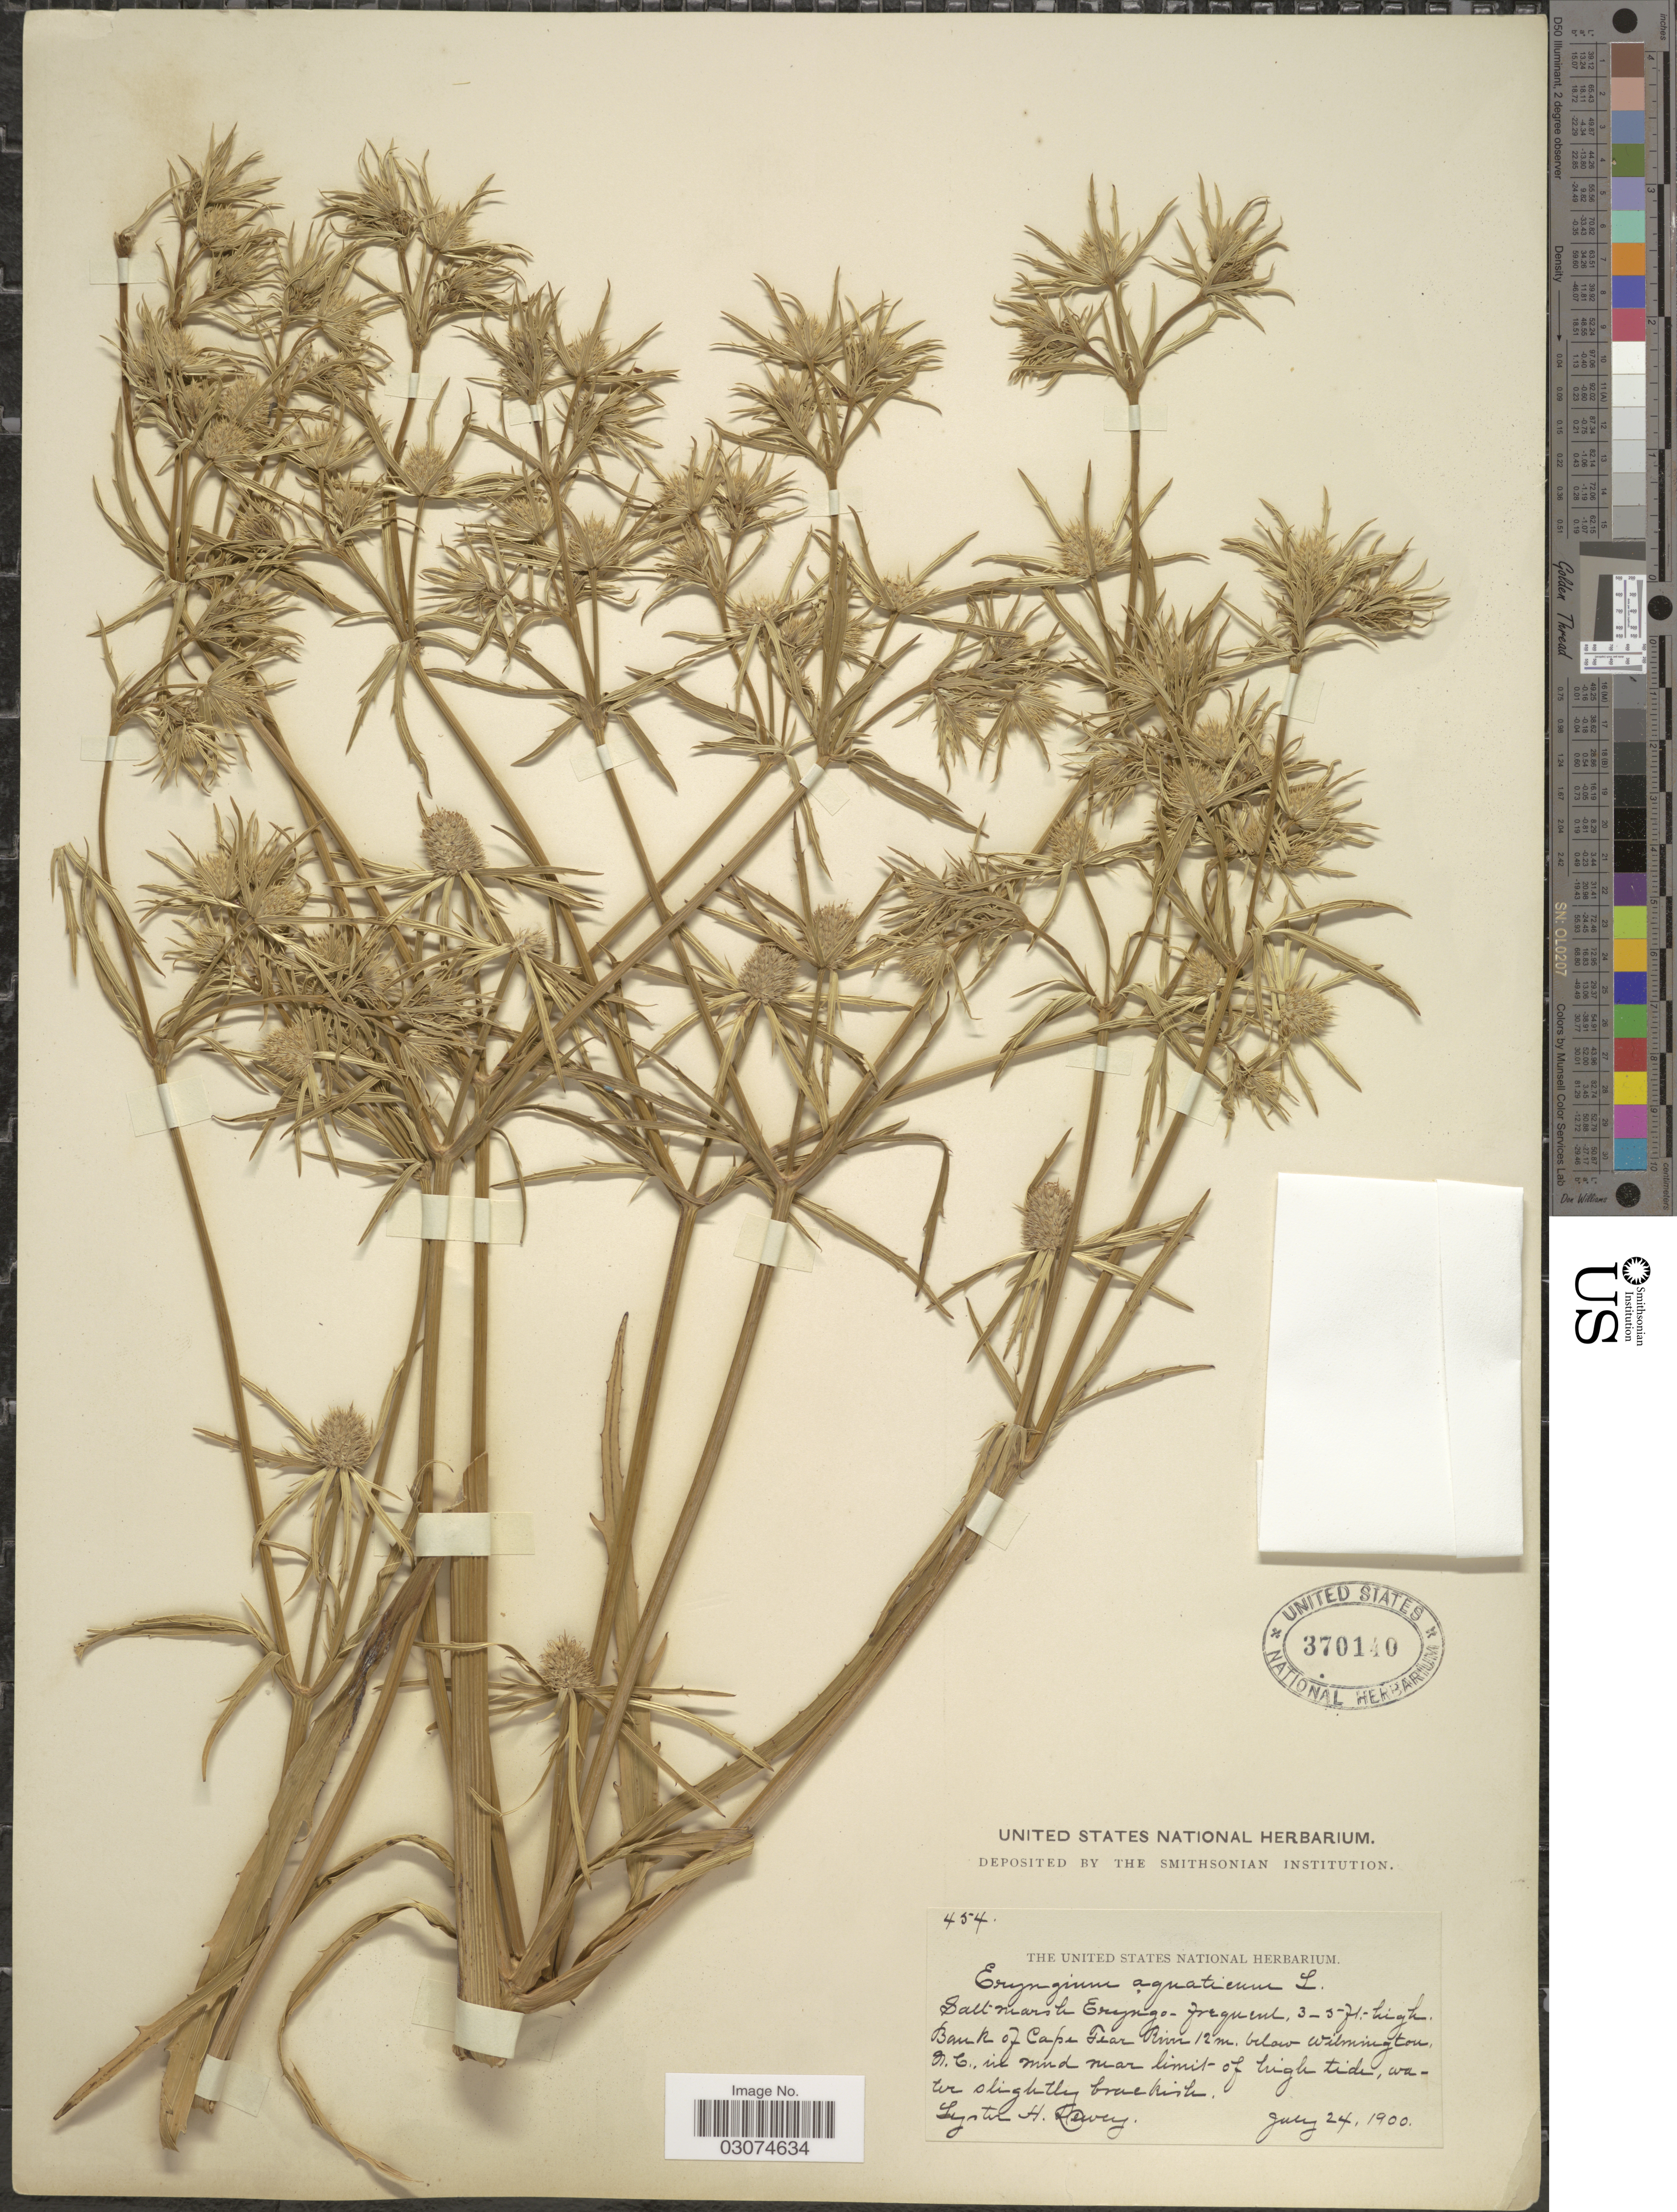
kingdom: Plantae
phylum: Tracheophyta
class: Magnoliopsida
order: Apiales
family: Apiaceae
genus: Eryngium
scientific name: Eryngium aquaticum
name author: L.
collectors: L. H. Dewey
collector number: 454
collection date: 1900-07-24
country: United States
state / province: North Carolina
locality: Bank of Cape Fear River 12 m. below Wilmington, N. C.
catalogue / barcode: US 370140